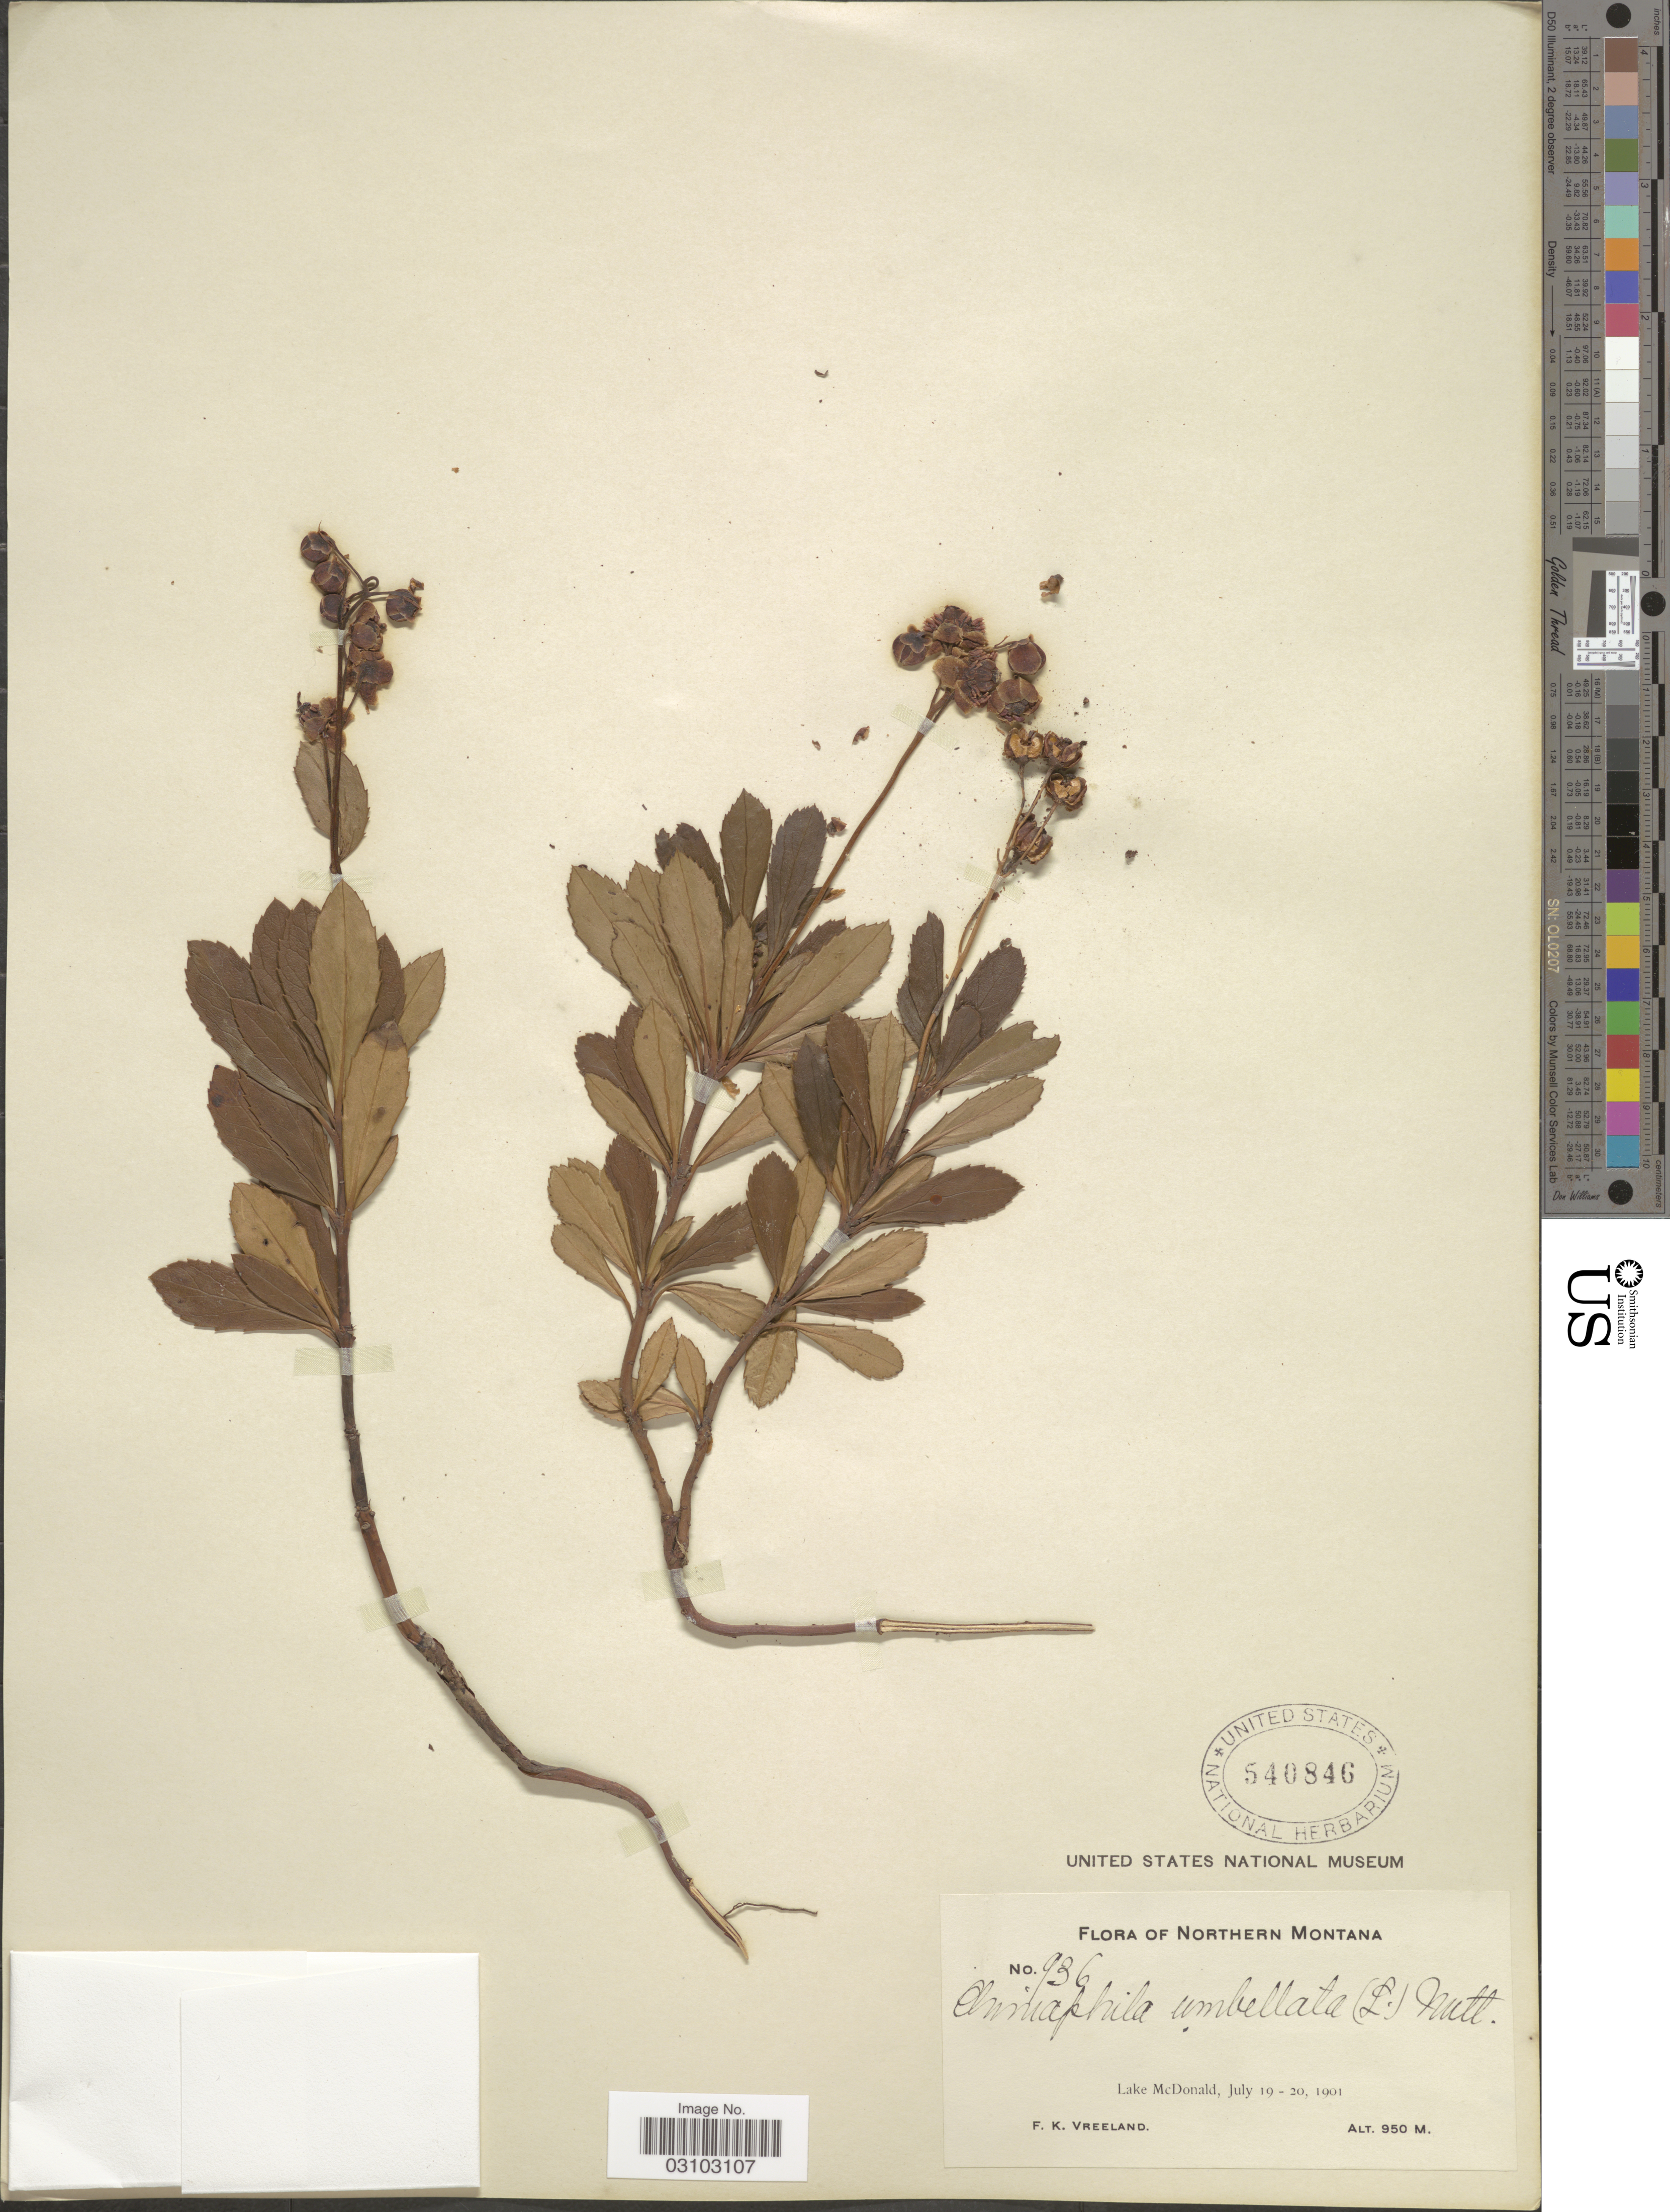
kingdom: Plantae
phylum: Tracheophyta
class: Magnoliopsida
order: Ericales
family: Ericaceae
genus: Chimaphila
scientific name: Chimaphila umbellata var. occidentalis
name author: (Rydb.) S.F. Blake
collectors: F. Vreeland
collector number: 936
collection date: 1901-07-19/1901-07-20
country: United States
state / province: Montana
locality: Northern Montana, Lake McDonald.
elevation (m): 950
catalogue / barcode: US 540846